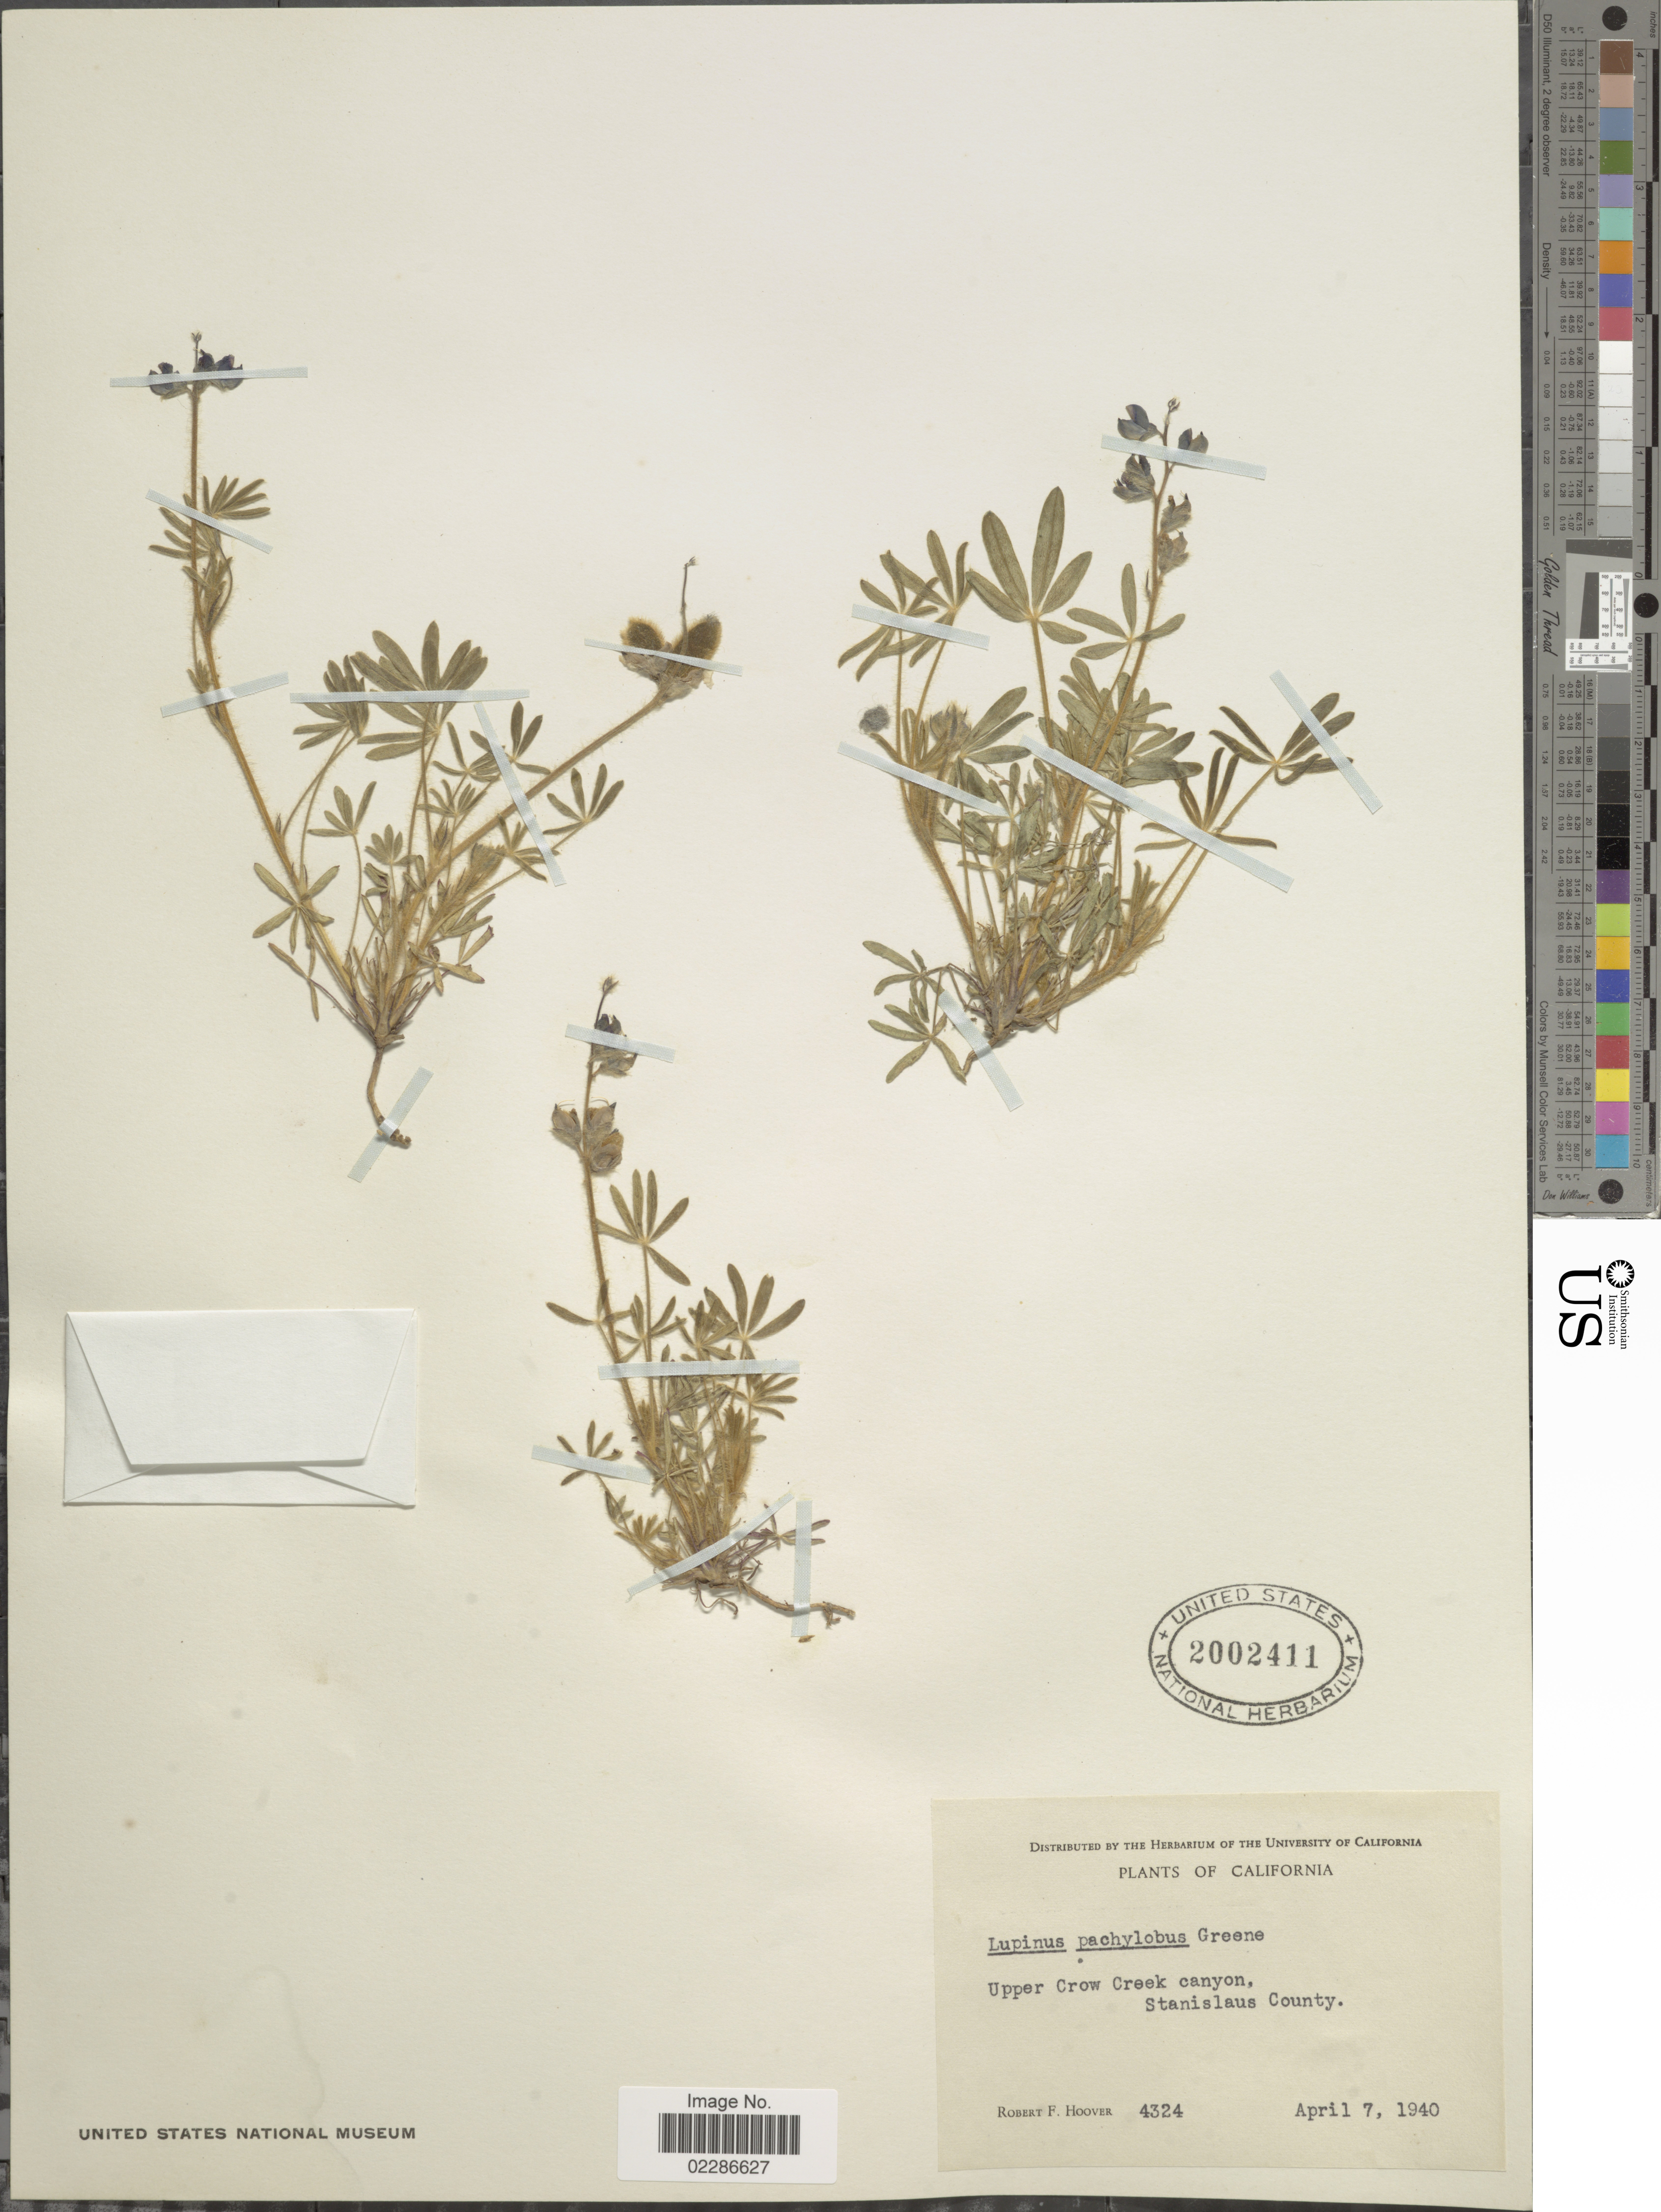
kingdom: Plantae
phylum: Tracheophyta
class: Magnoliopsida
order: Fabales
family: Fabaceae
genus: Lupinus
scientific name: Lupinus pachylobus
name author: Greene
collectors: R. F. Hoover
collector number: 4324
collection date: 1940-04-07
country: United States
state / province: California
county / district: Stanislaus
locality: Upper Vrow Creek canyon, Stanislaus County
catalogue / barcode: US 2002411